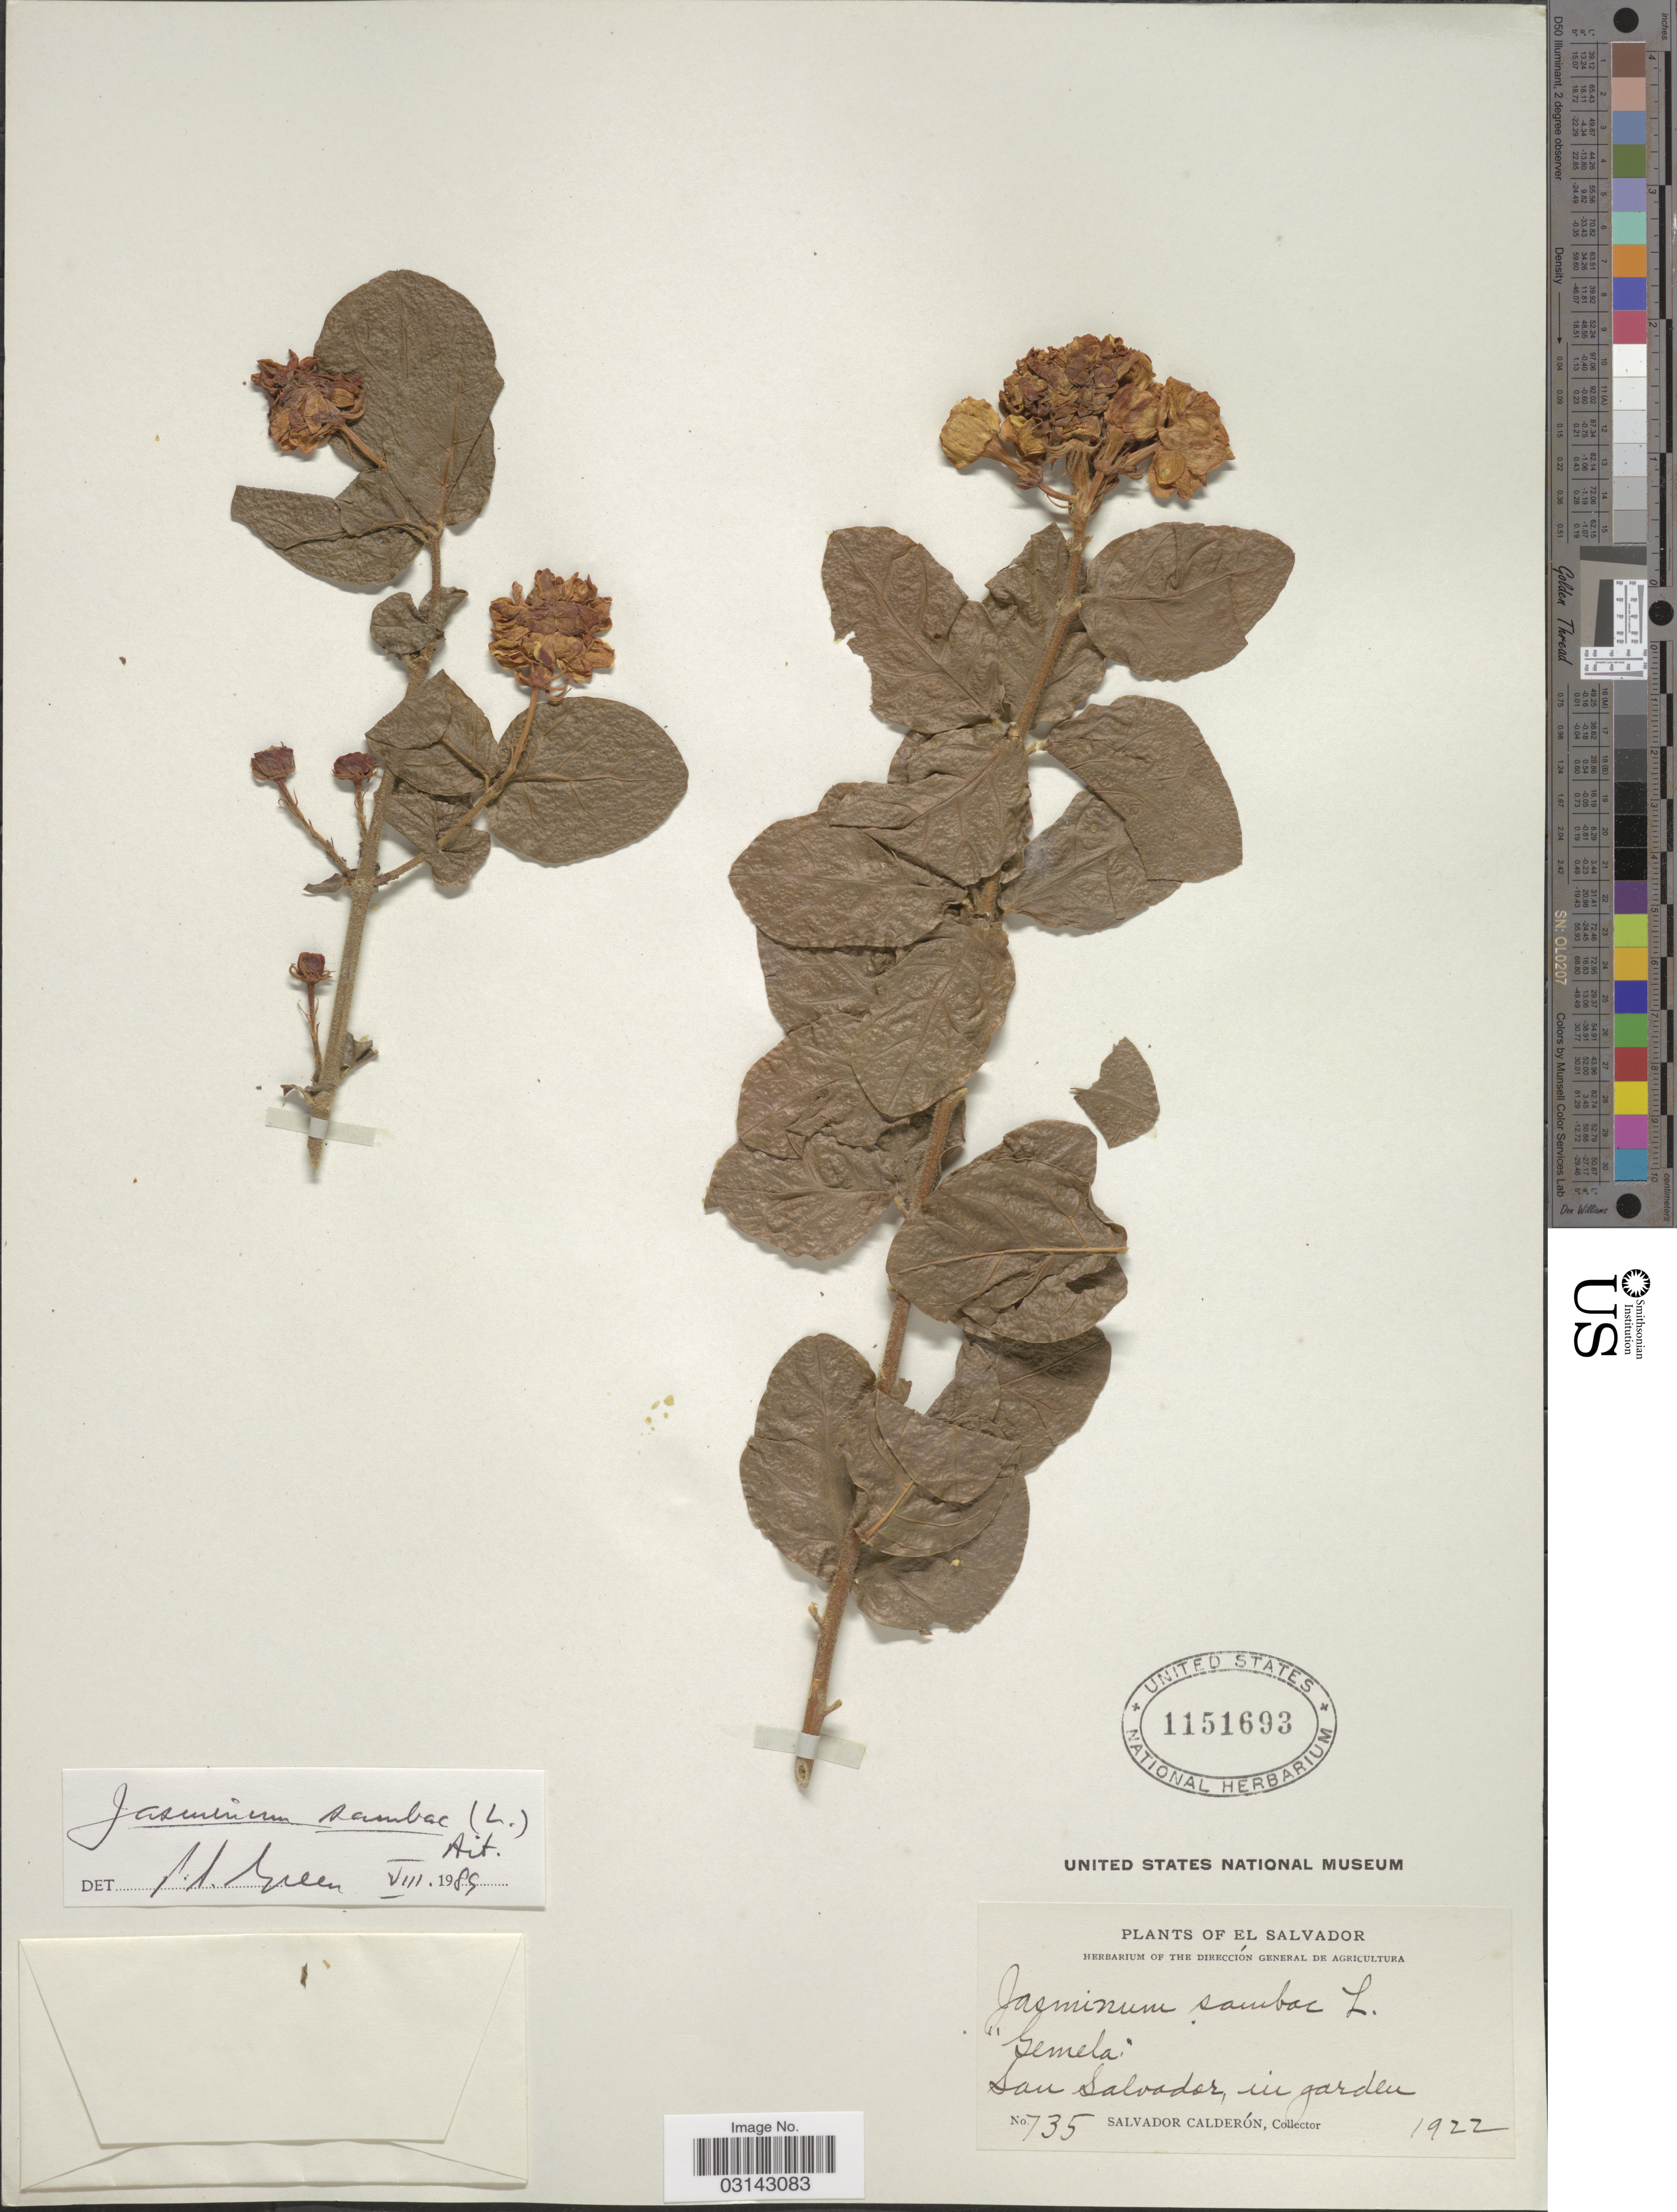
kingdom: Plantae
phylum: Tracheophyta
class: Magnoliopsida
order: Lamiales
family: Oleaceae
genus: Jasminum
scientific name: Jasminum sambac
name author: (L.) Aiton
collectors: S. Calderón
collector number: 735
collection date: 1922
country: El Salvador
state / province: San Salvador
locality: San Salvador, in garden.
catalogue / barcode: US 1151693